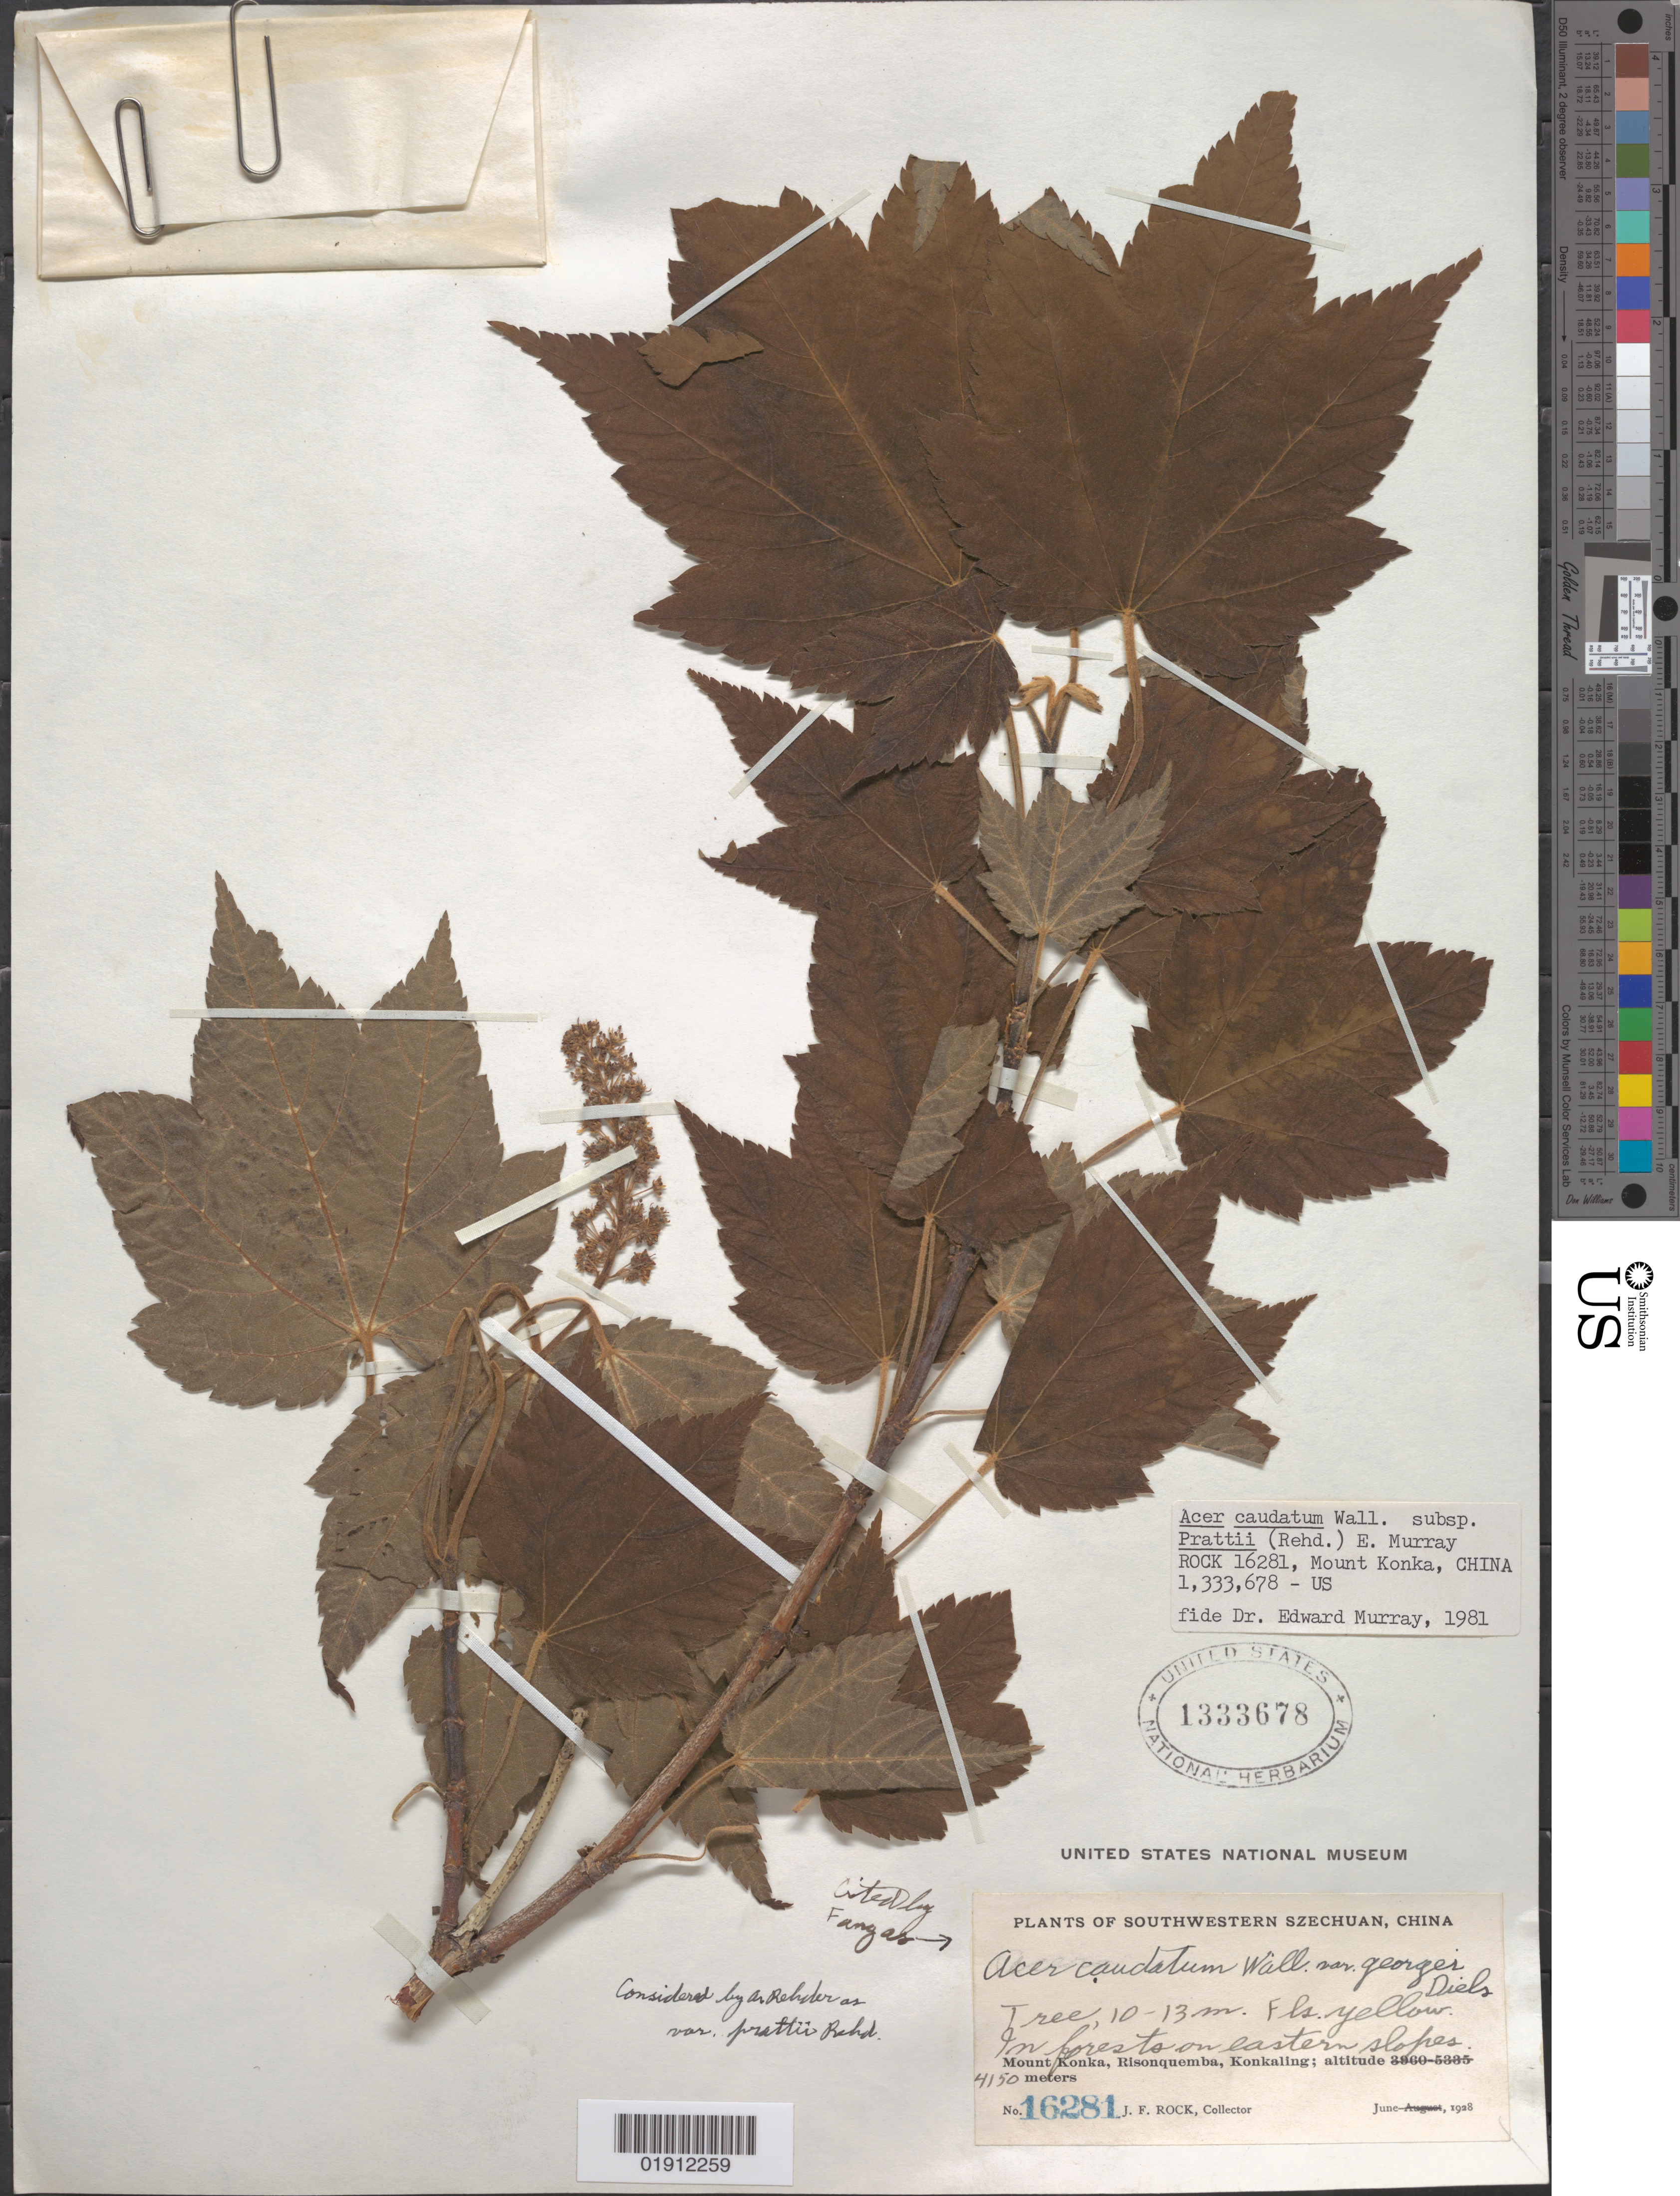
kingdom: Plantae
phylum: Tracheophyta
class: Magnoliopsida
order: Sapindales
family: Sapindaceae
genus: Acer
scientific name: Acer caudatum subsp. prattii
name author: (Rehder) A.E. Murray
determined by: Murray, Edward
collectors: J. F. Rock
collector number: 16281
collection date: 1928-06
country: China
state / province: Sichuan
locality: Southwestern [Sichuan]. Mount Konka, Risonquemba, Konkaling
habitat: In forests on eastern slopes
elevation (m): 4150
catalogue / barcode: US 1333678